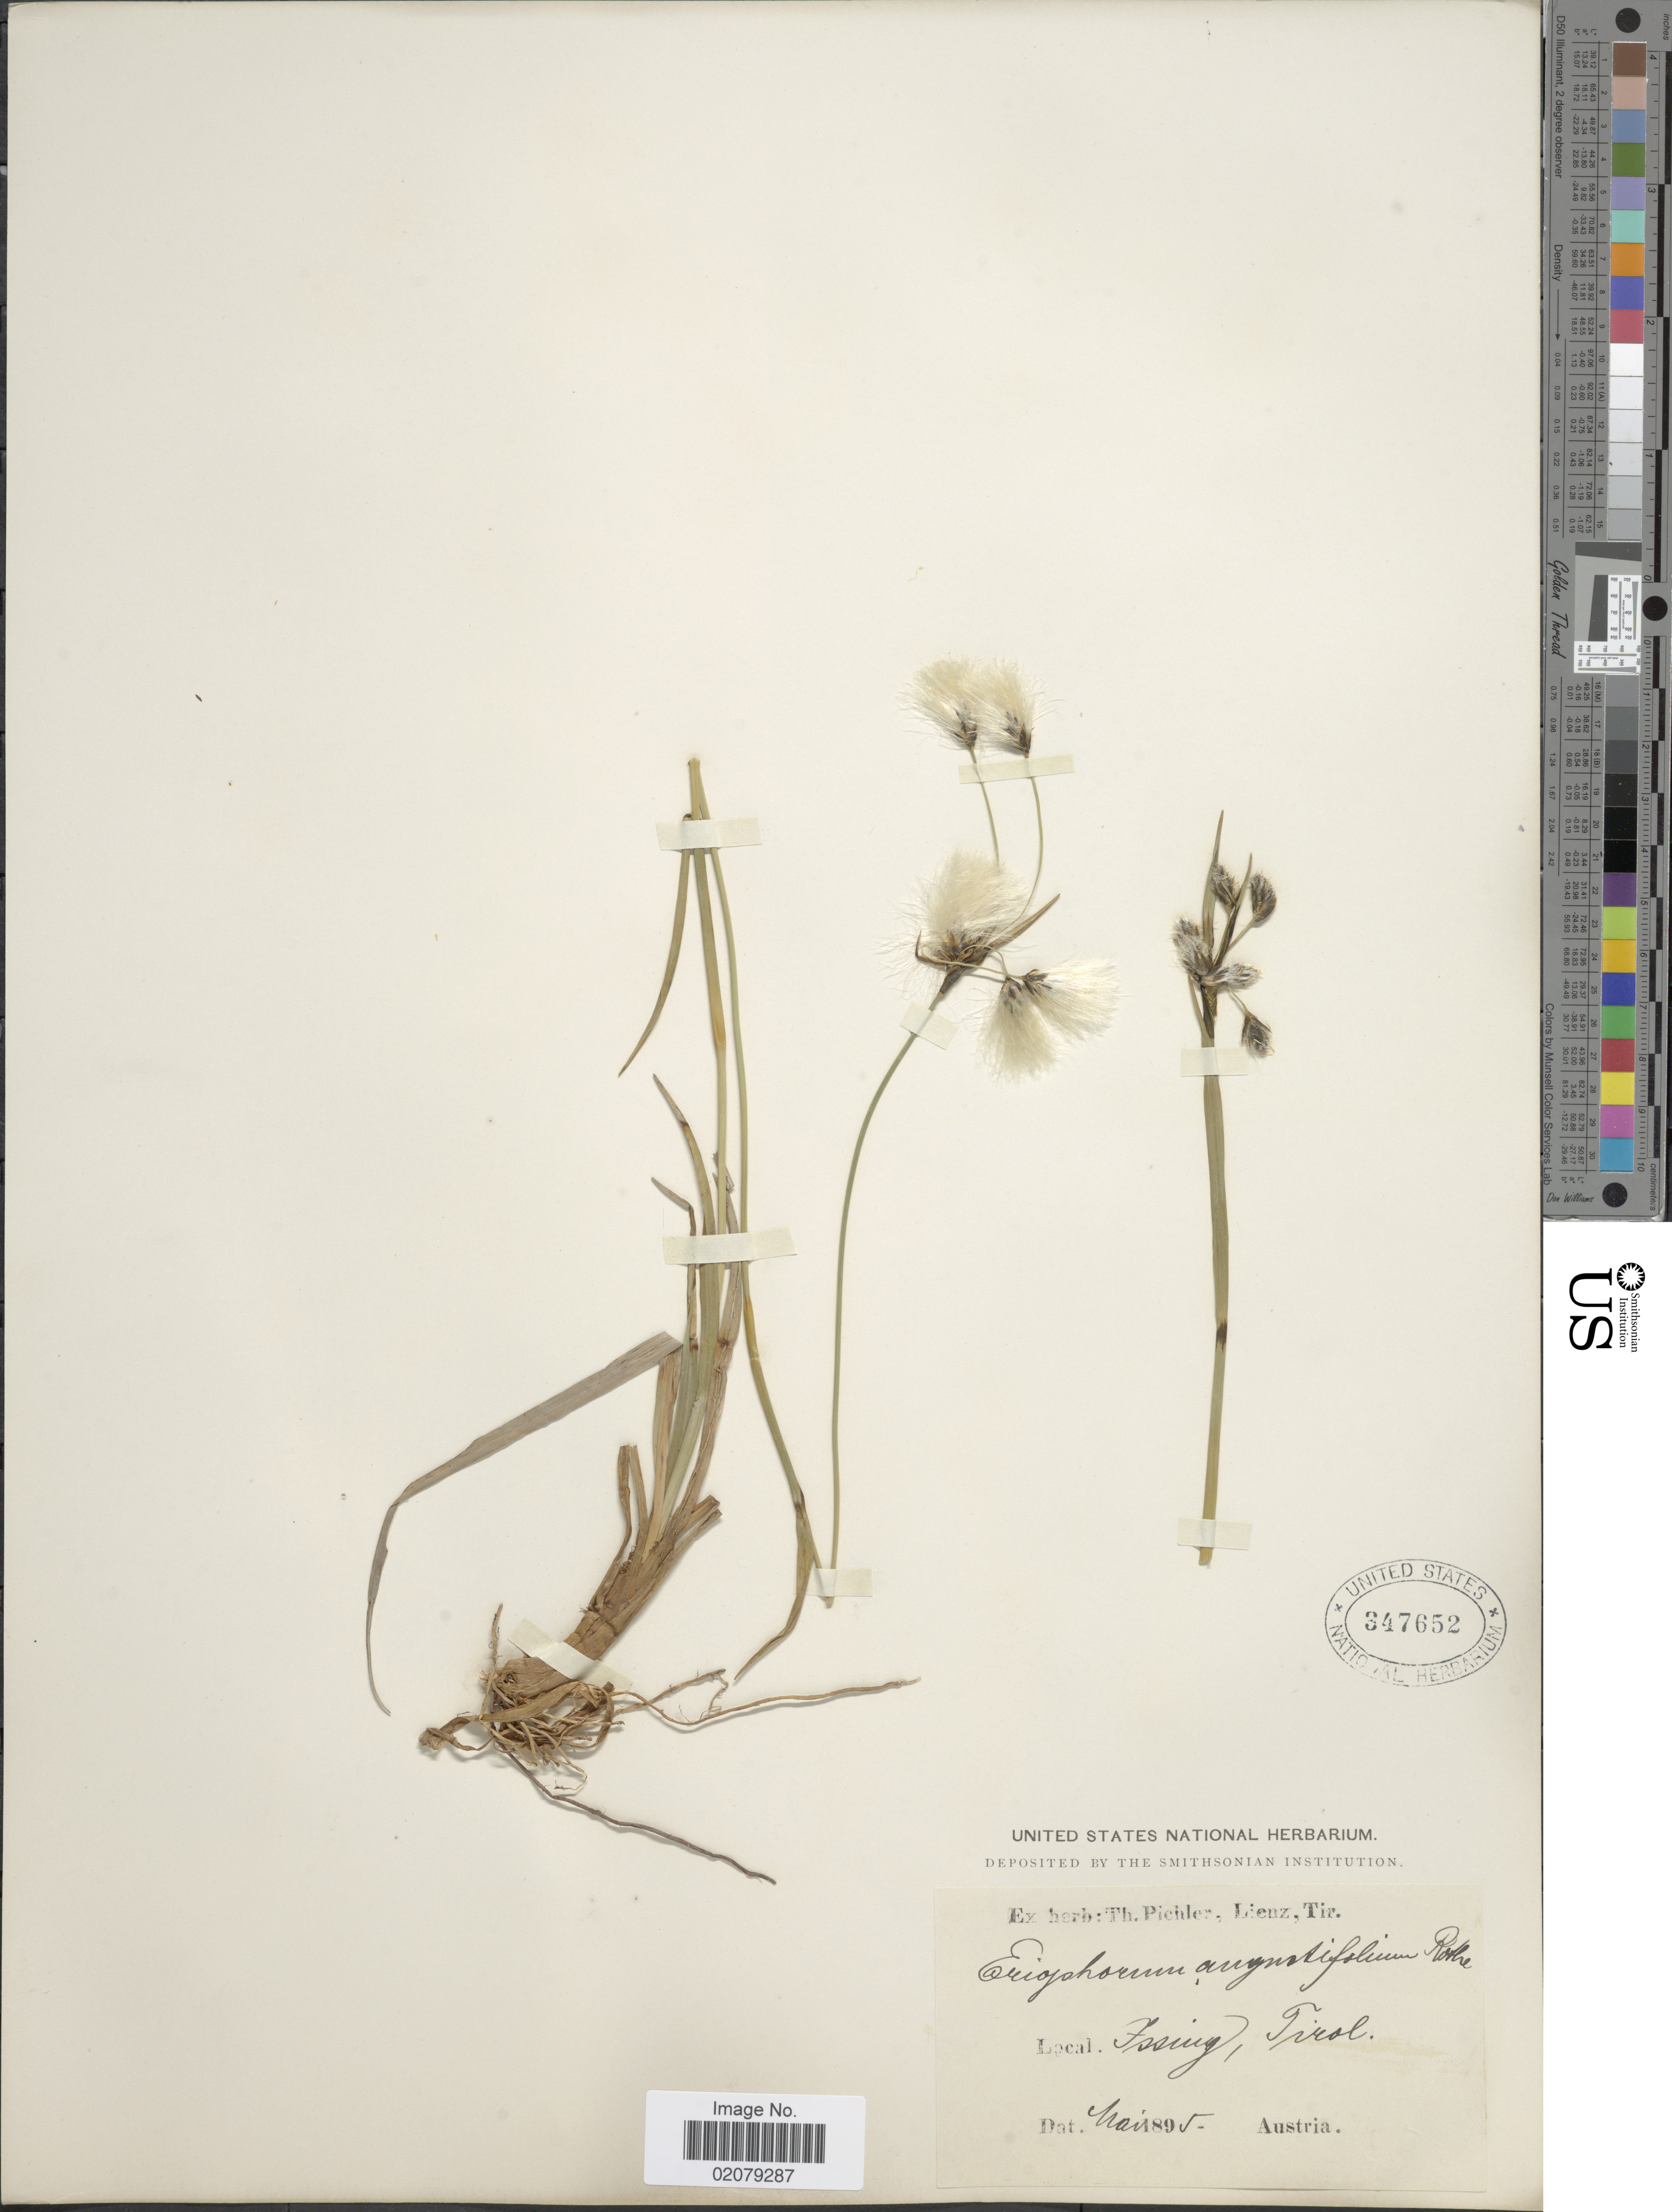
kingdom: Plantae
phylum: Tracheophyta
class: Liliopsida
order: Poales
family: Cyperaceae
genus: Eriophorum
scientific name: Eriophorum angustifolium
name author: Honck.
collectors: T. Pichler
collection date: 1895-05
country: Italy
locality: Issing, Tirol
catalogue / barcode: US 347652